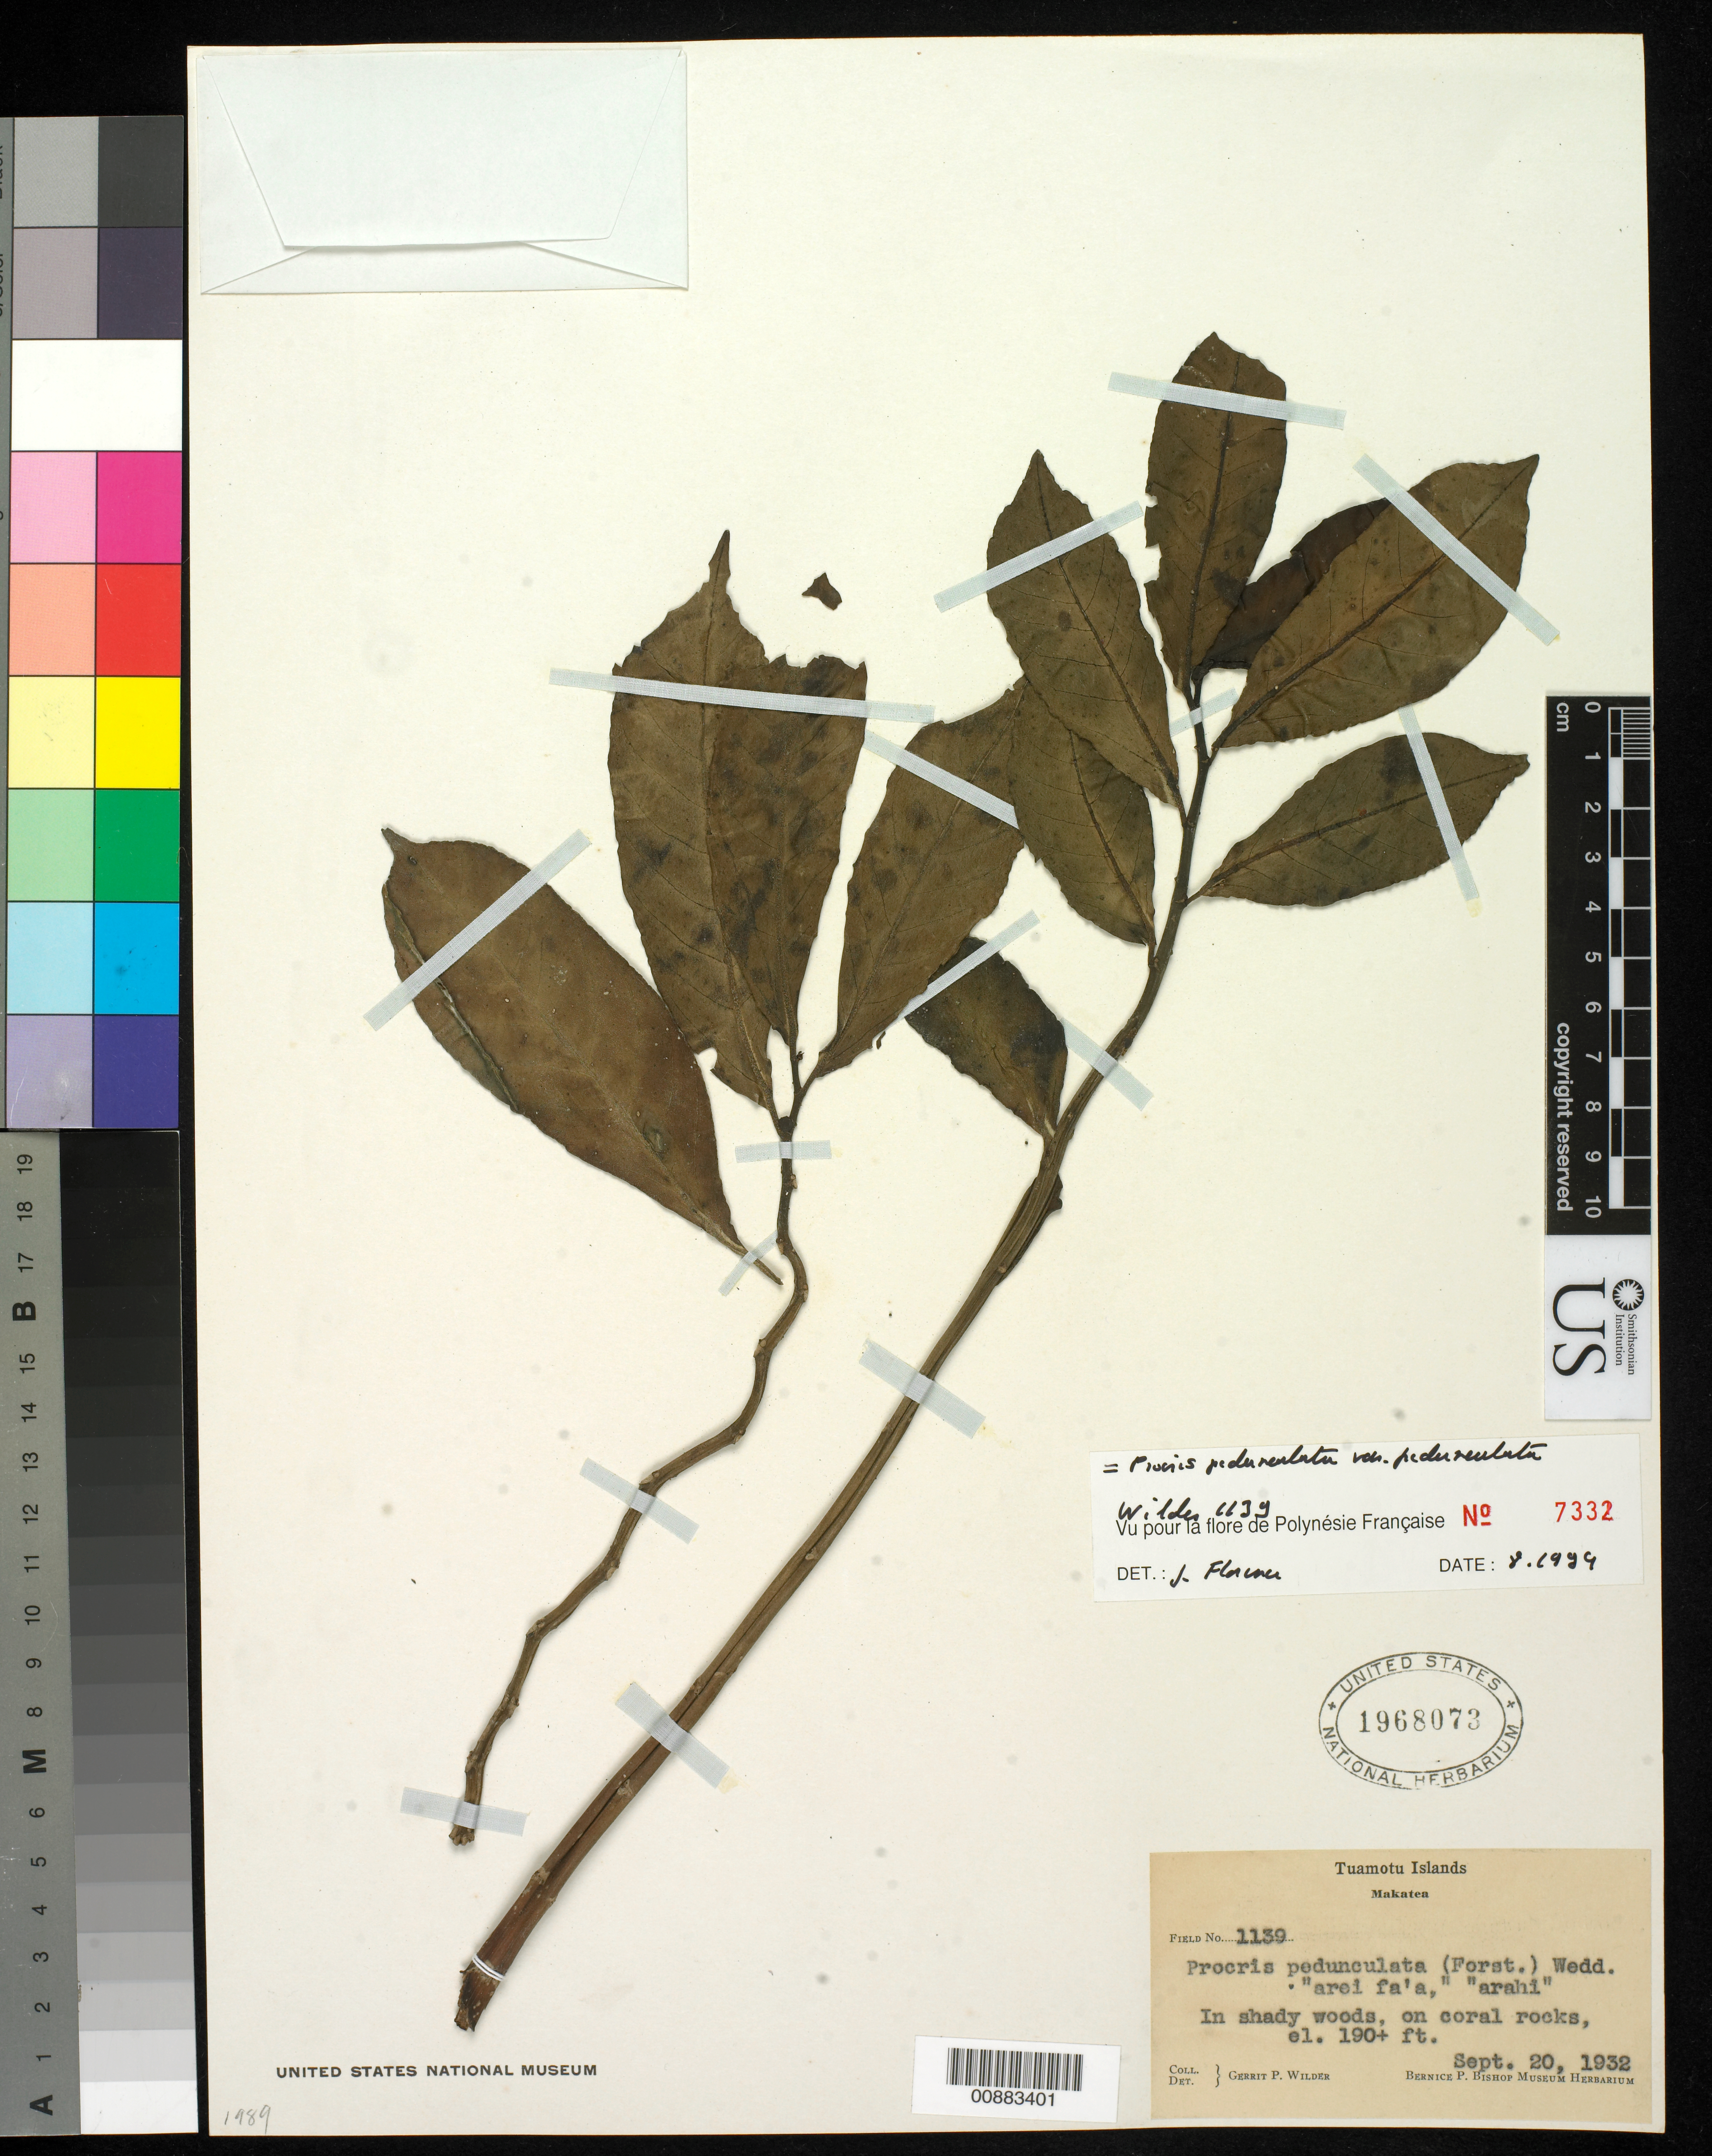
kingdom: Plantae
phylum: Tracheophyta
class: Magnoliopsida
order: Rosales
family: Urticaceae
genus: Procris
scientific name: Procris pedunculata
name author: (J.R. Forst. & G. Forst.) Wedd.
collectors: G. Wilder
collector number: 1139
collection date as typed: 20 Sep 1932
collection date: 1932-09-20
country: French Polynesia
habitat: In shady woods, on coral rocks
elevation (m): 579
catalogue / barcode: US 1968073